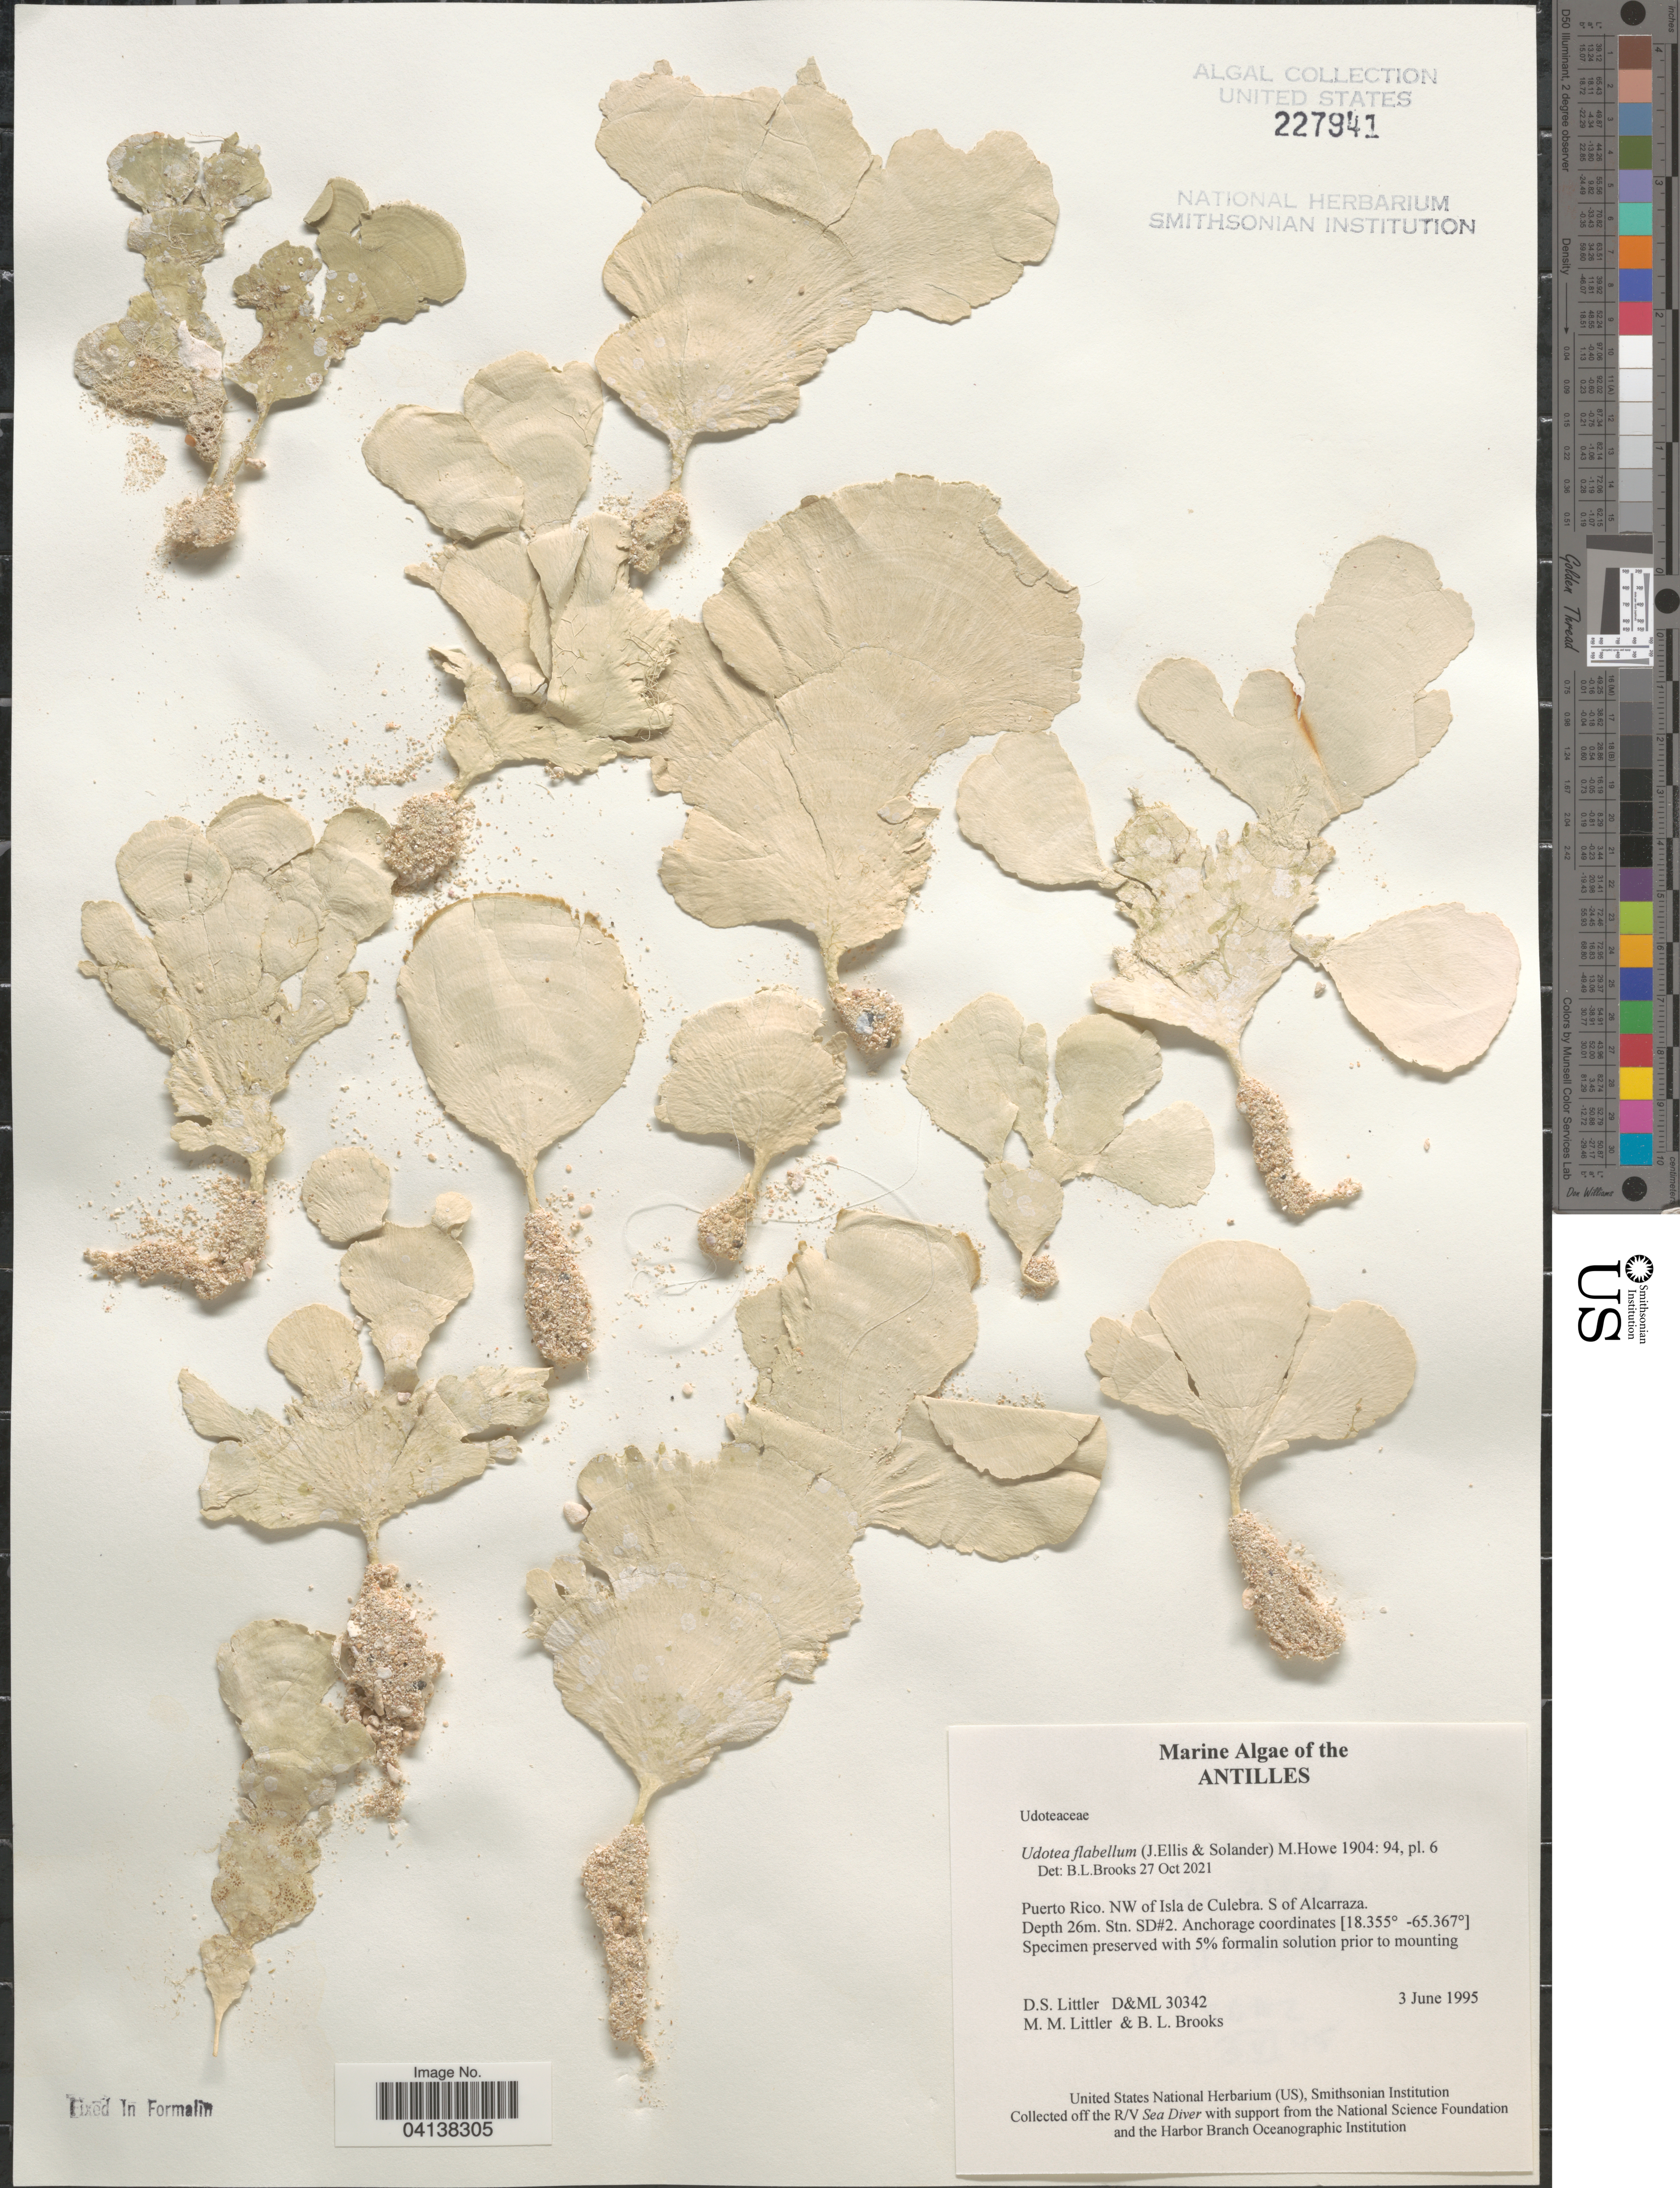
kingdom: Plantae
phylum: Chlorophyta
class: Ulvophyceae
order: Bryopsidales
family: Udoteaceae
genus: Udotea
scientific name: Udotea flabellum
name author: (J. Ellis & Sol.) M. Howe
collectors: D. S. Littler & B. Brooks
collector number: D&ML 30342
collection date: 1995-06-03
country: Puerto Rico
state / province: Culebra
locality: NW of Isla de Culebra. S of Alcarraza. Stn. SD#2. The Antilles.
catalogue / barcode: US 227941